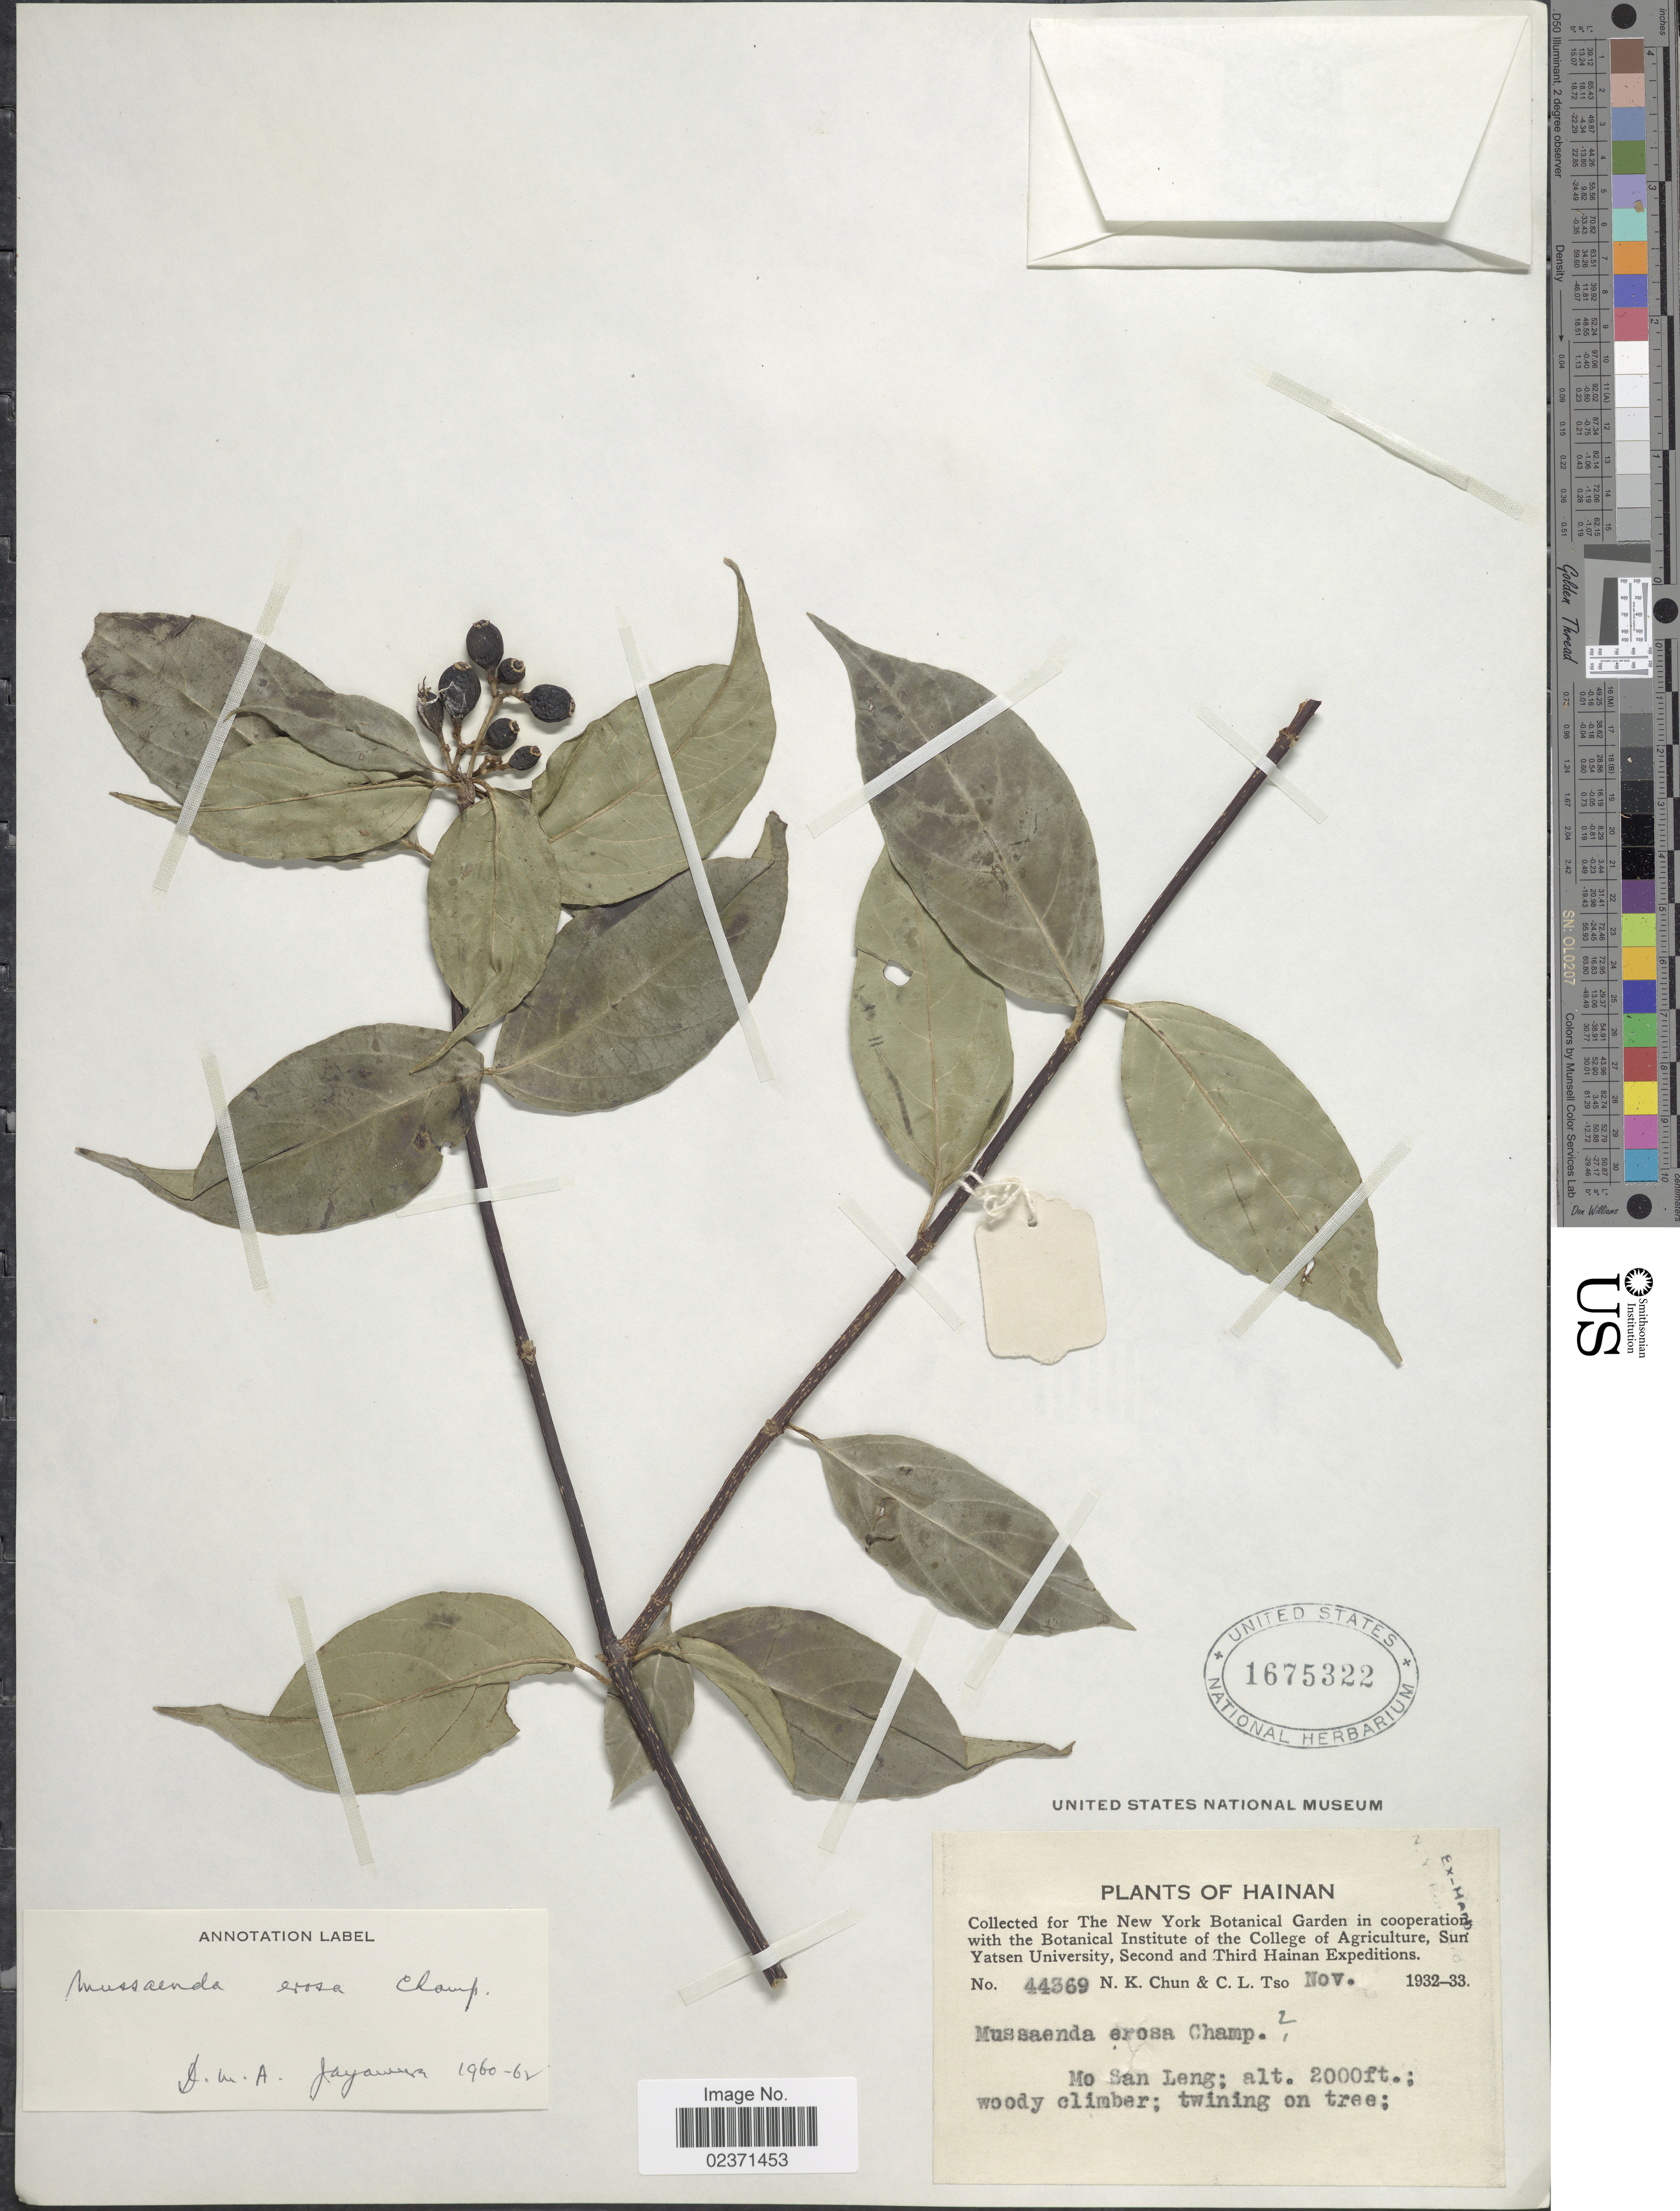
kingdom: Plantae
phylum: Tracheophyta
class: Magnoliopsida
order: Gentianales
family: Rubiaceae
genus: Mussaenda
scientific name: Mussaenda erosa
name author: Champ. ex Benth.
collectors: N. K. Chun & C. Tso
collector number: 44369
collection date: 1932-11/1933-11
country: China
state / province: Hainan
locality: Mo San Leng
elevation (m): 610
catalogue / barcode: US 1675322